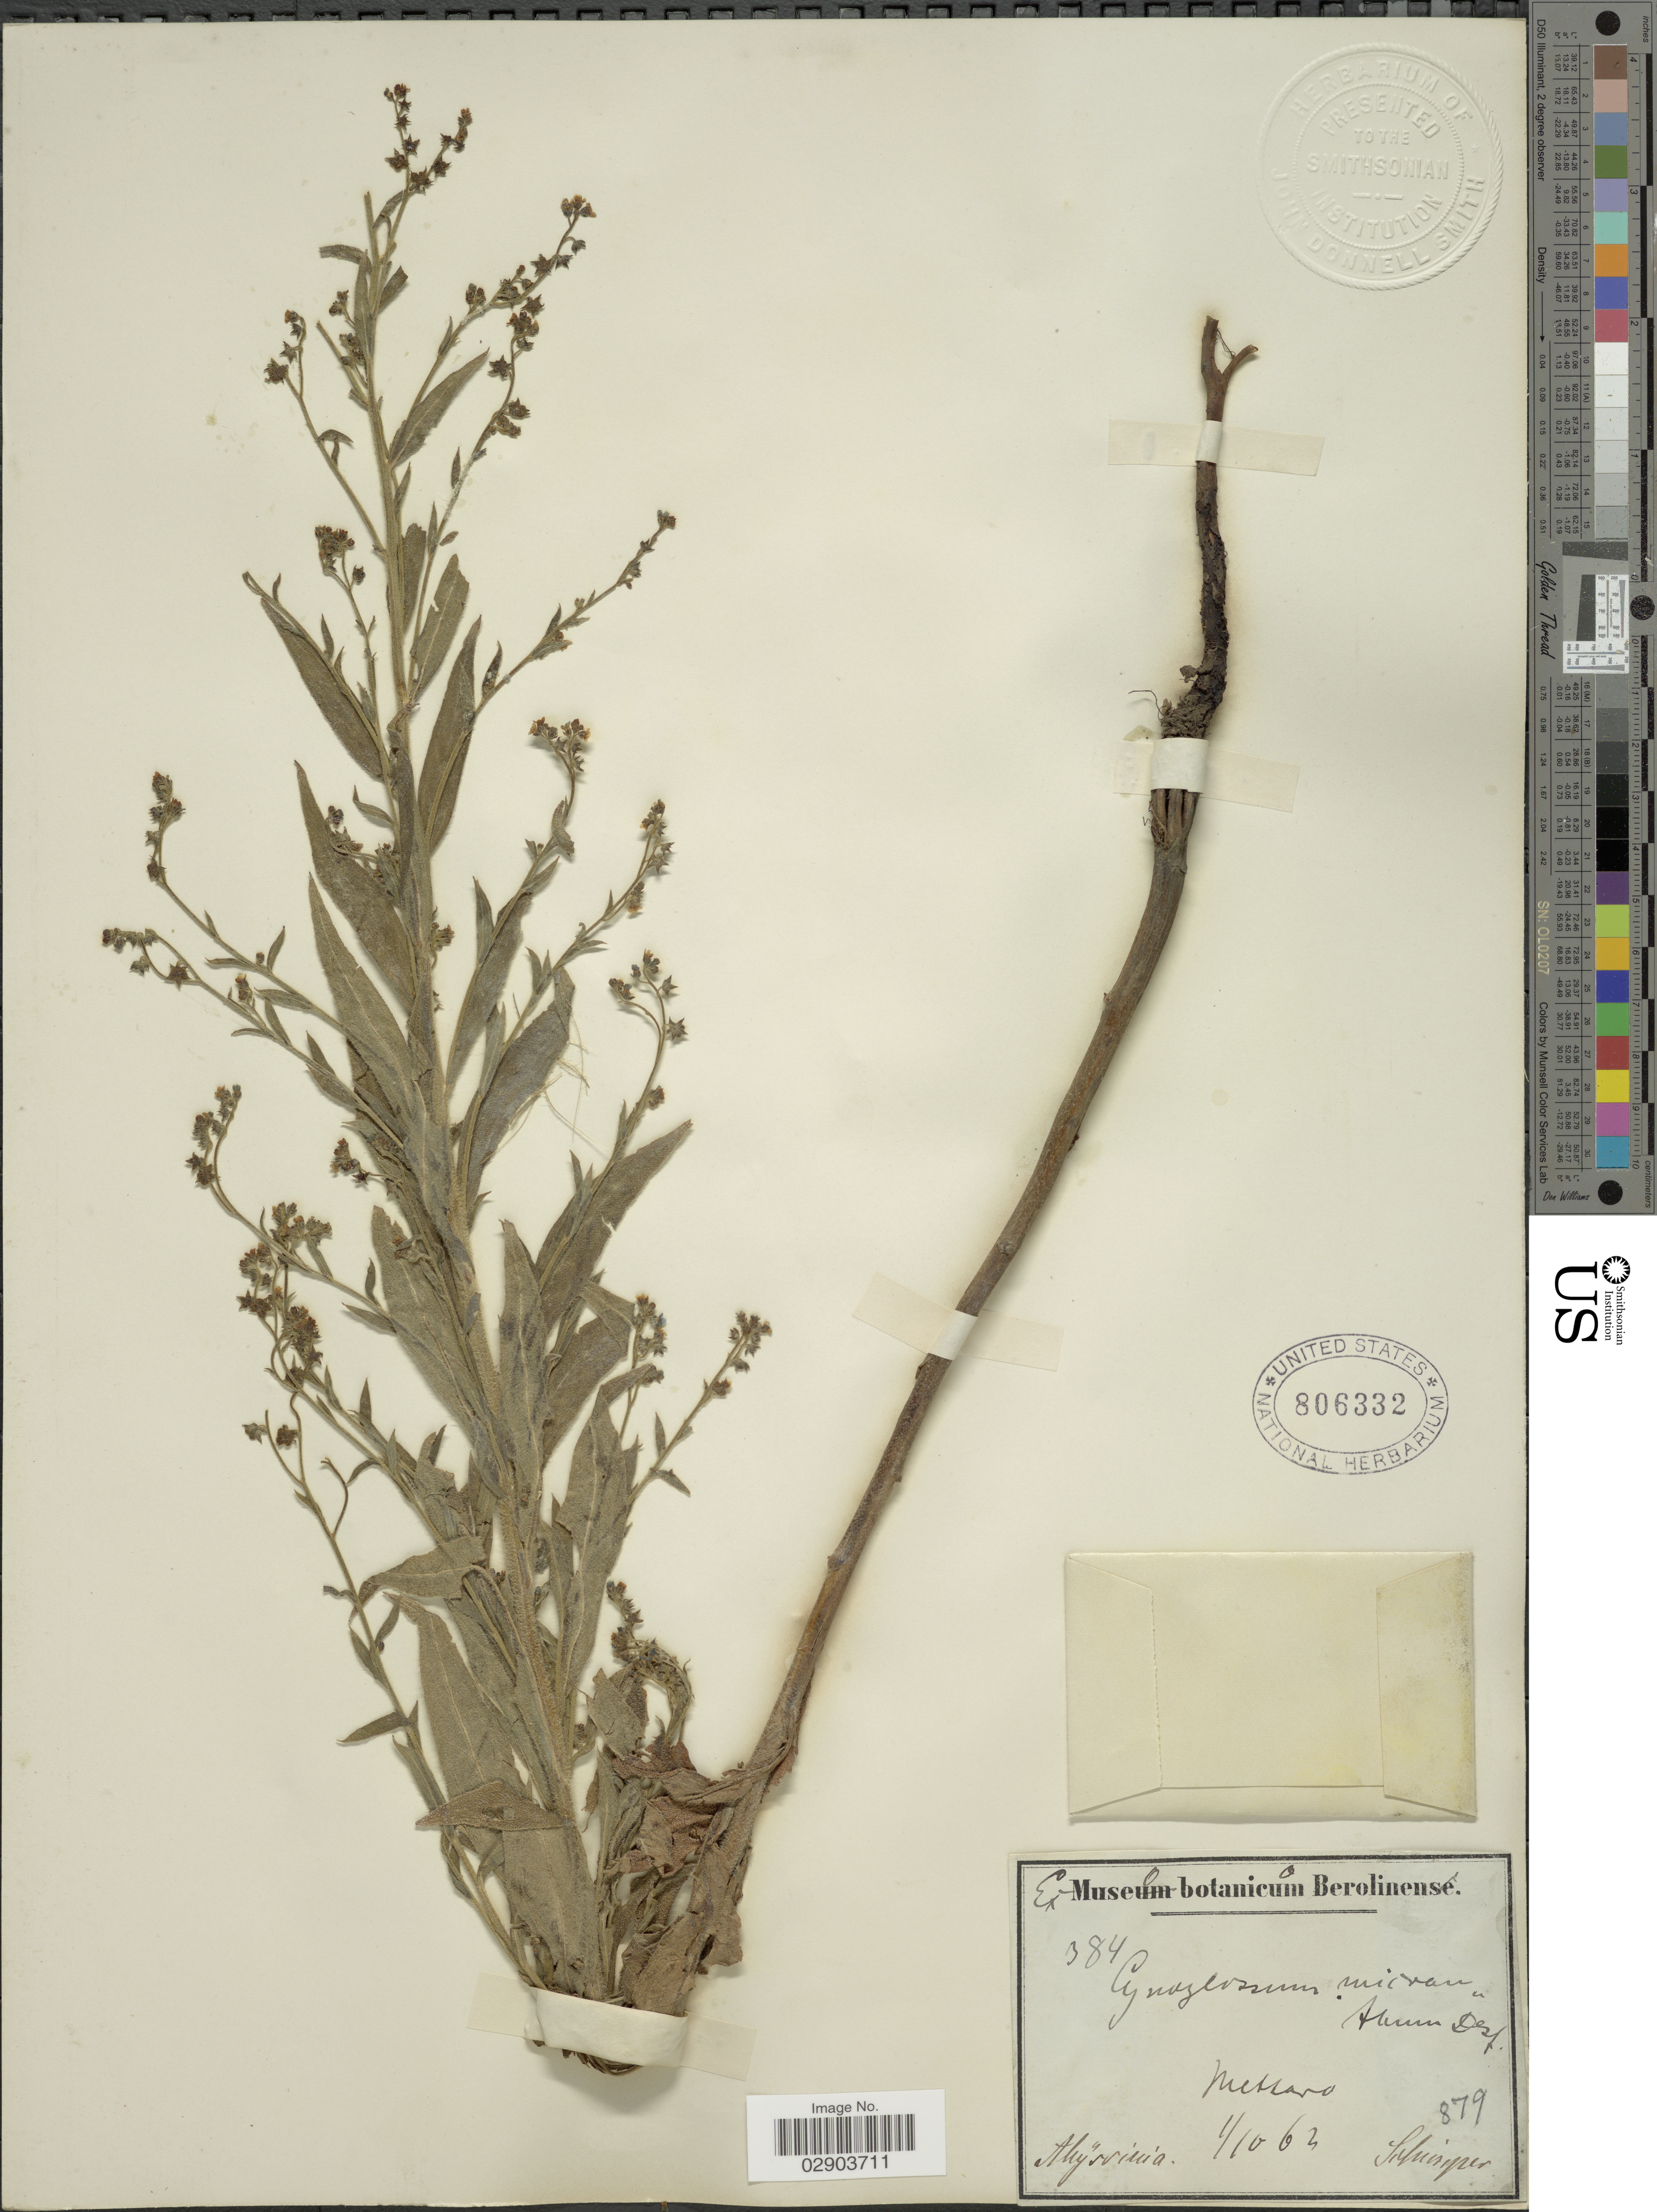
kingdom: Plantae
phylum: Tracheophyta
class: Magnoliopsida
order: Boraginales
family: Boraginaceae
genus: Cynoglossum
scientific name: Cynoglossum micranthum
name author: Poir.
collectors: -. Schimper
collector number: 384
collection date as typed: Transcribed d/m/y: 1/10/62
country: Eritrea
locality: Abyssinia, Messaro.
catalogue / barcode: US 806332